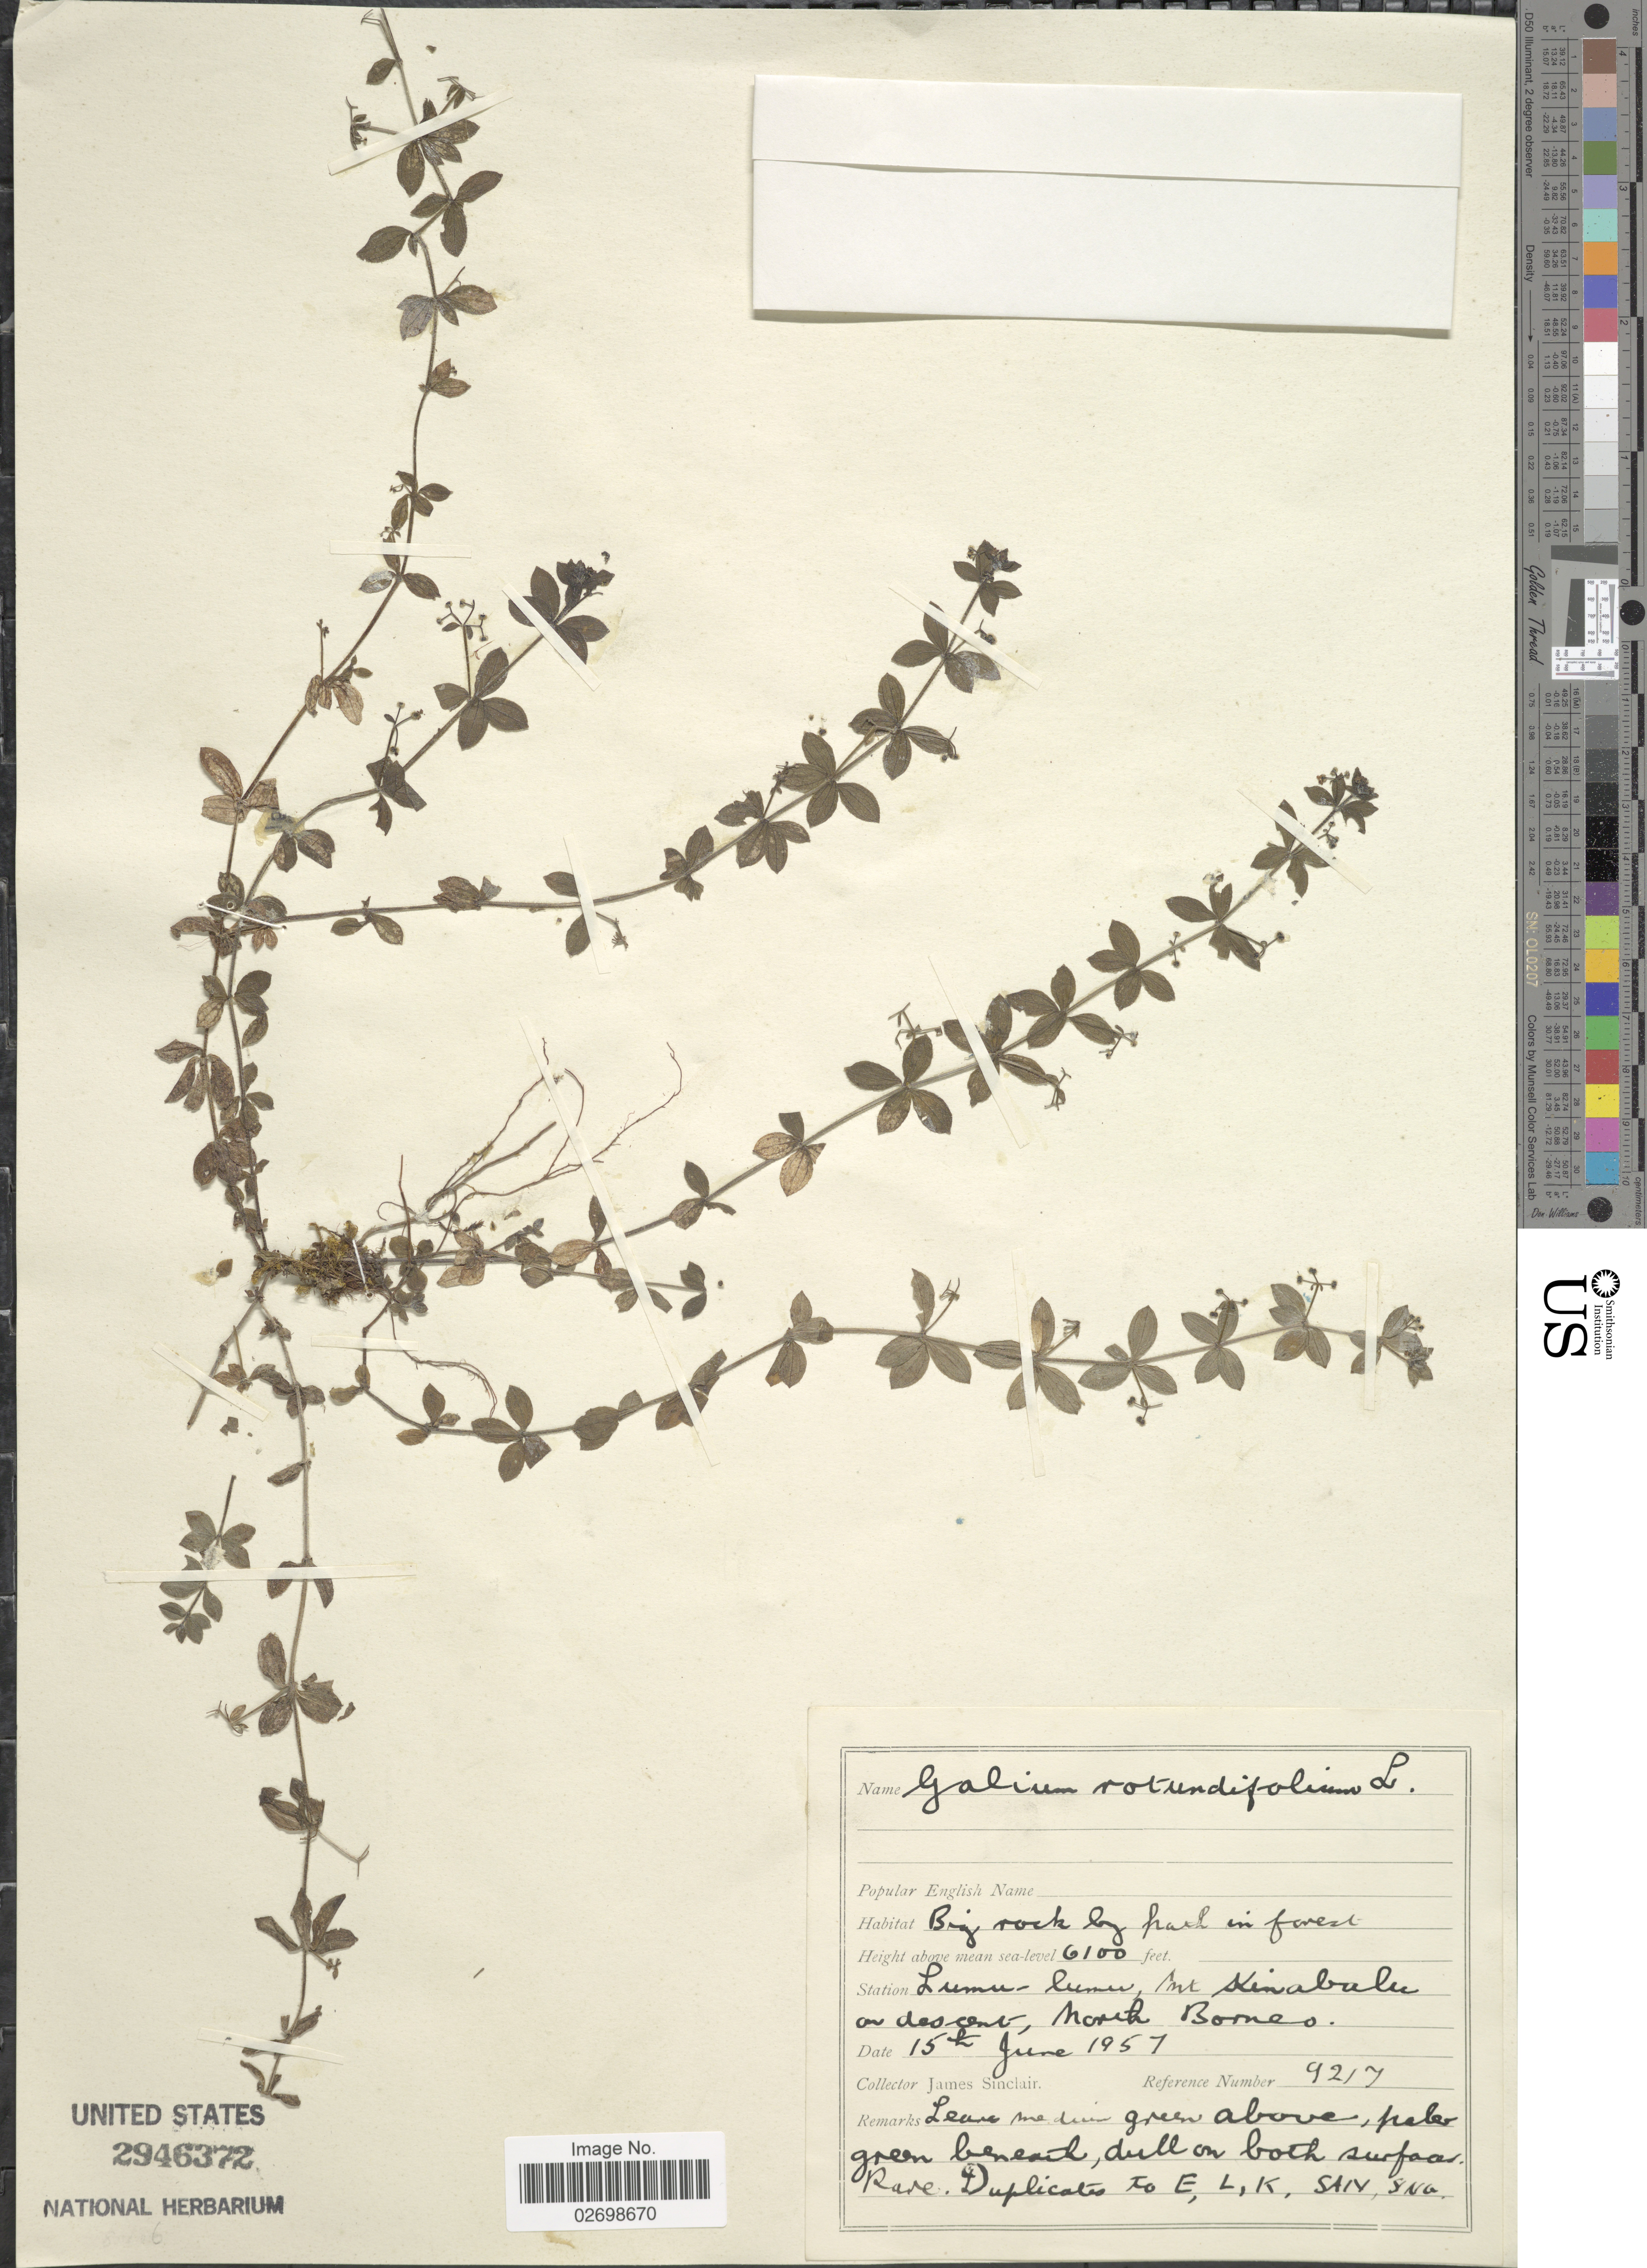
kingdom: Plantae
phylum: Tracheophyta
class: Magnoliopsida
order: Gentianales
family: Rubiaceae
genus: Galium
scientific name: Galium rotundifolium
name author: L.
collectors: J. Sinclair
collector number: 9217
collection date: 1957-06-15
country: Malaysia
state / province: Sabah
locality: Lumu lumu, Mt. Kinabalu on descent, North Borneo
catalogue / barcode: US 2946372